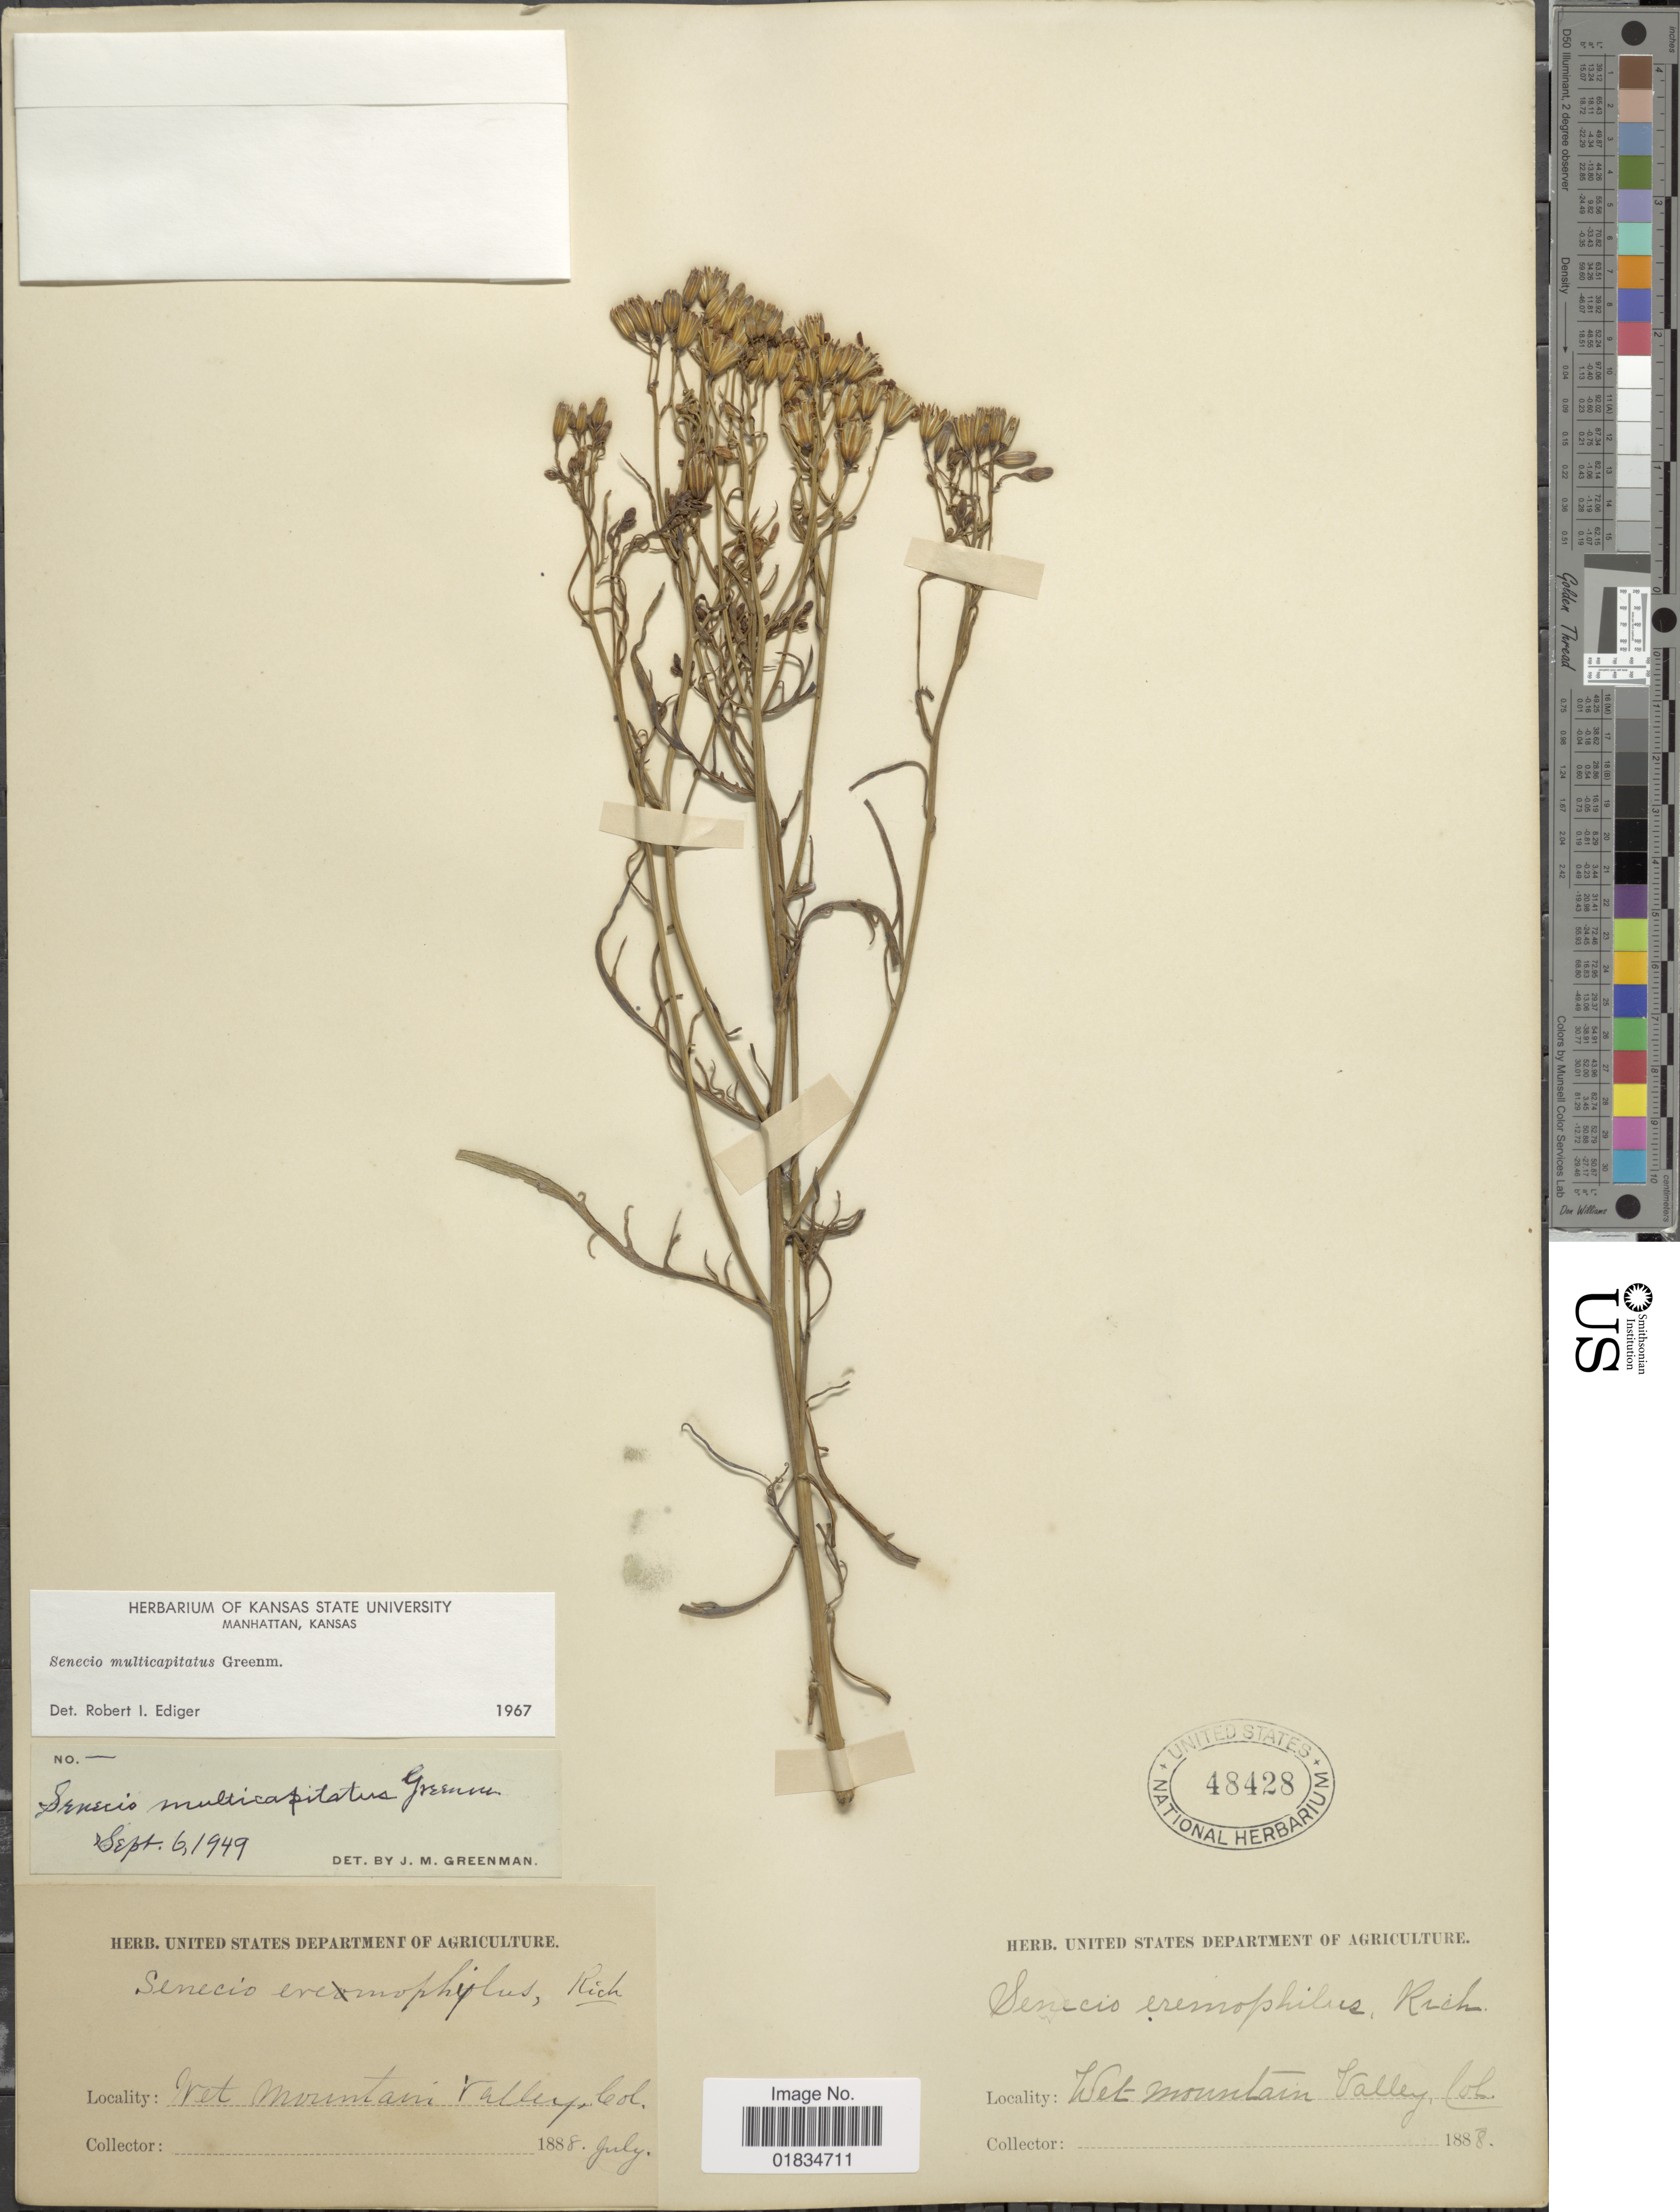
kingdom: Plantae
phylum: Tracheophyta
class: Magnoliopsida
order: Asterales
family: Asteraceae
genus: Senecio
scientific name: Senecio multicapitatus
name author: Greenm.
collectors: United States Department of Agriculture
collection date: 1888-07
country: United States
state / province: Colorado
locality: Wet mountain valley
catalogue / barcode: US 48428